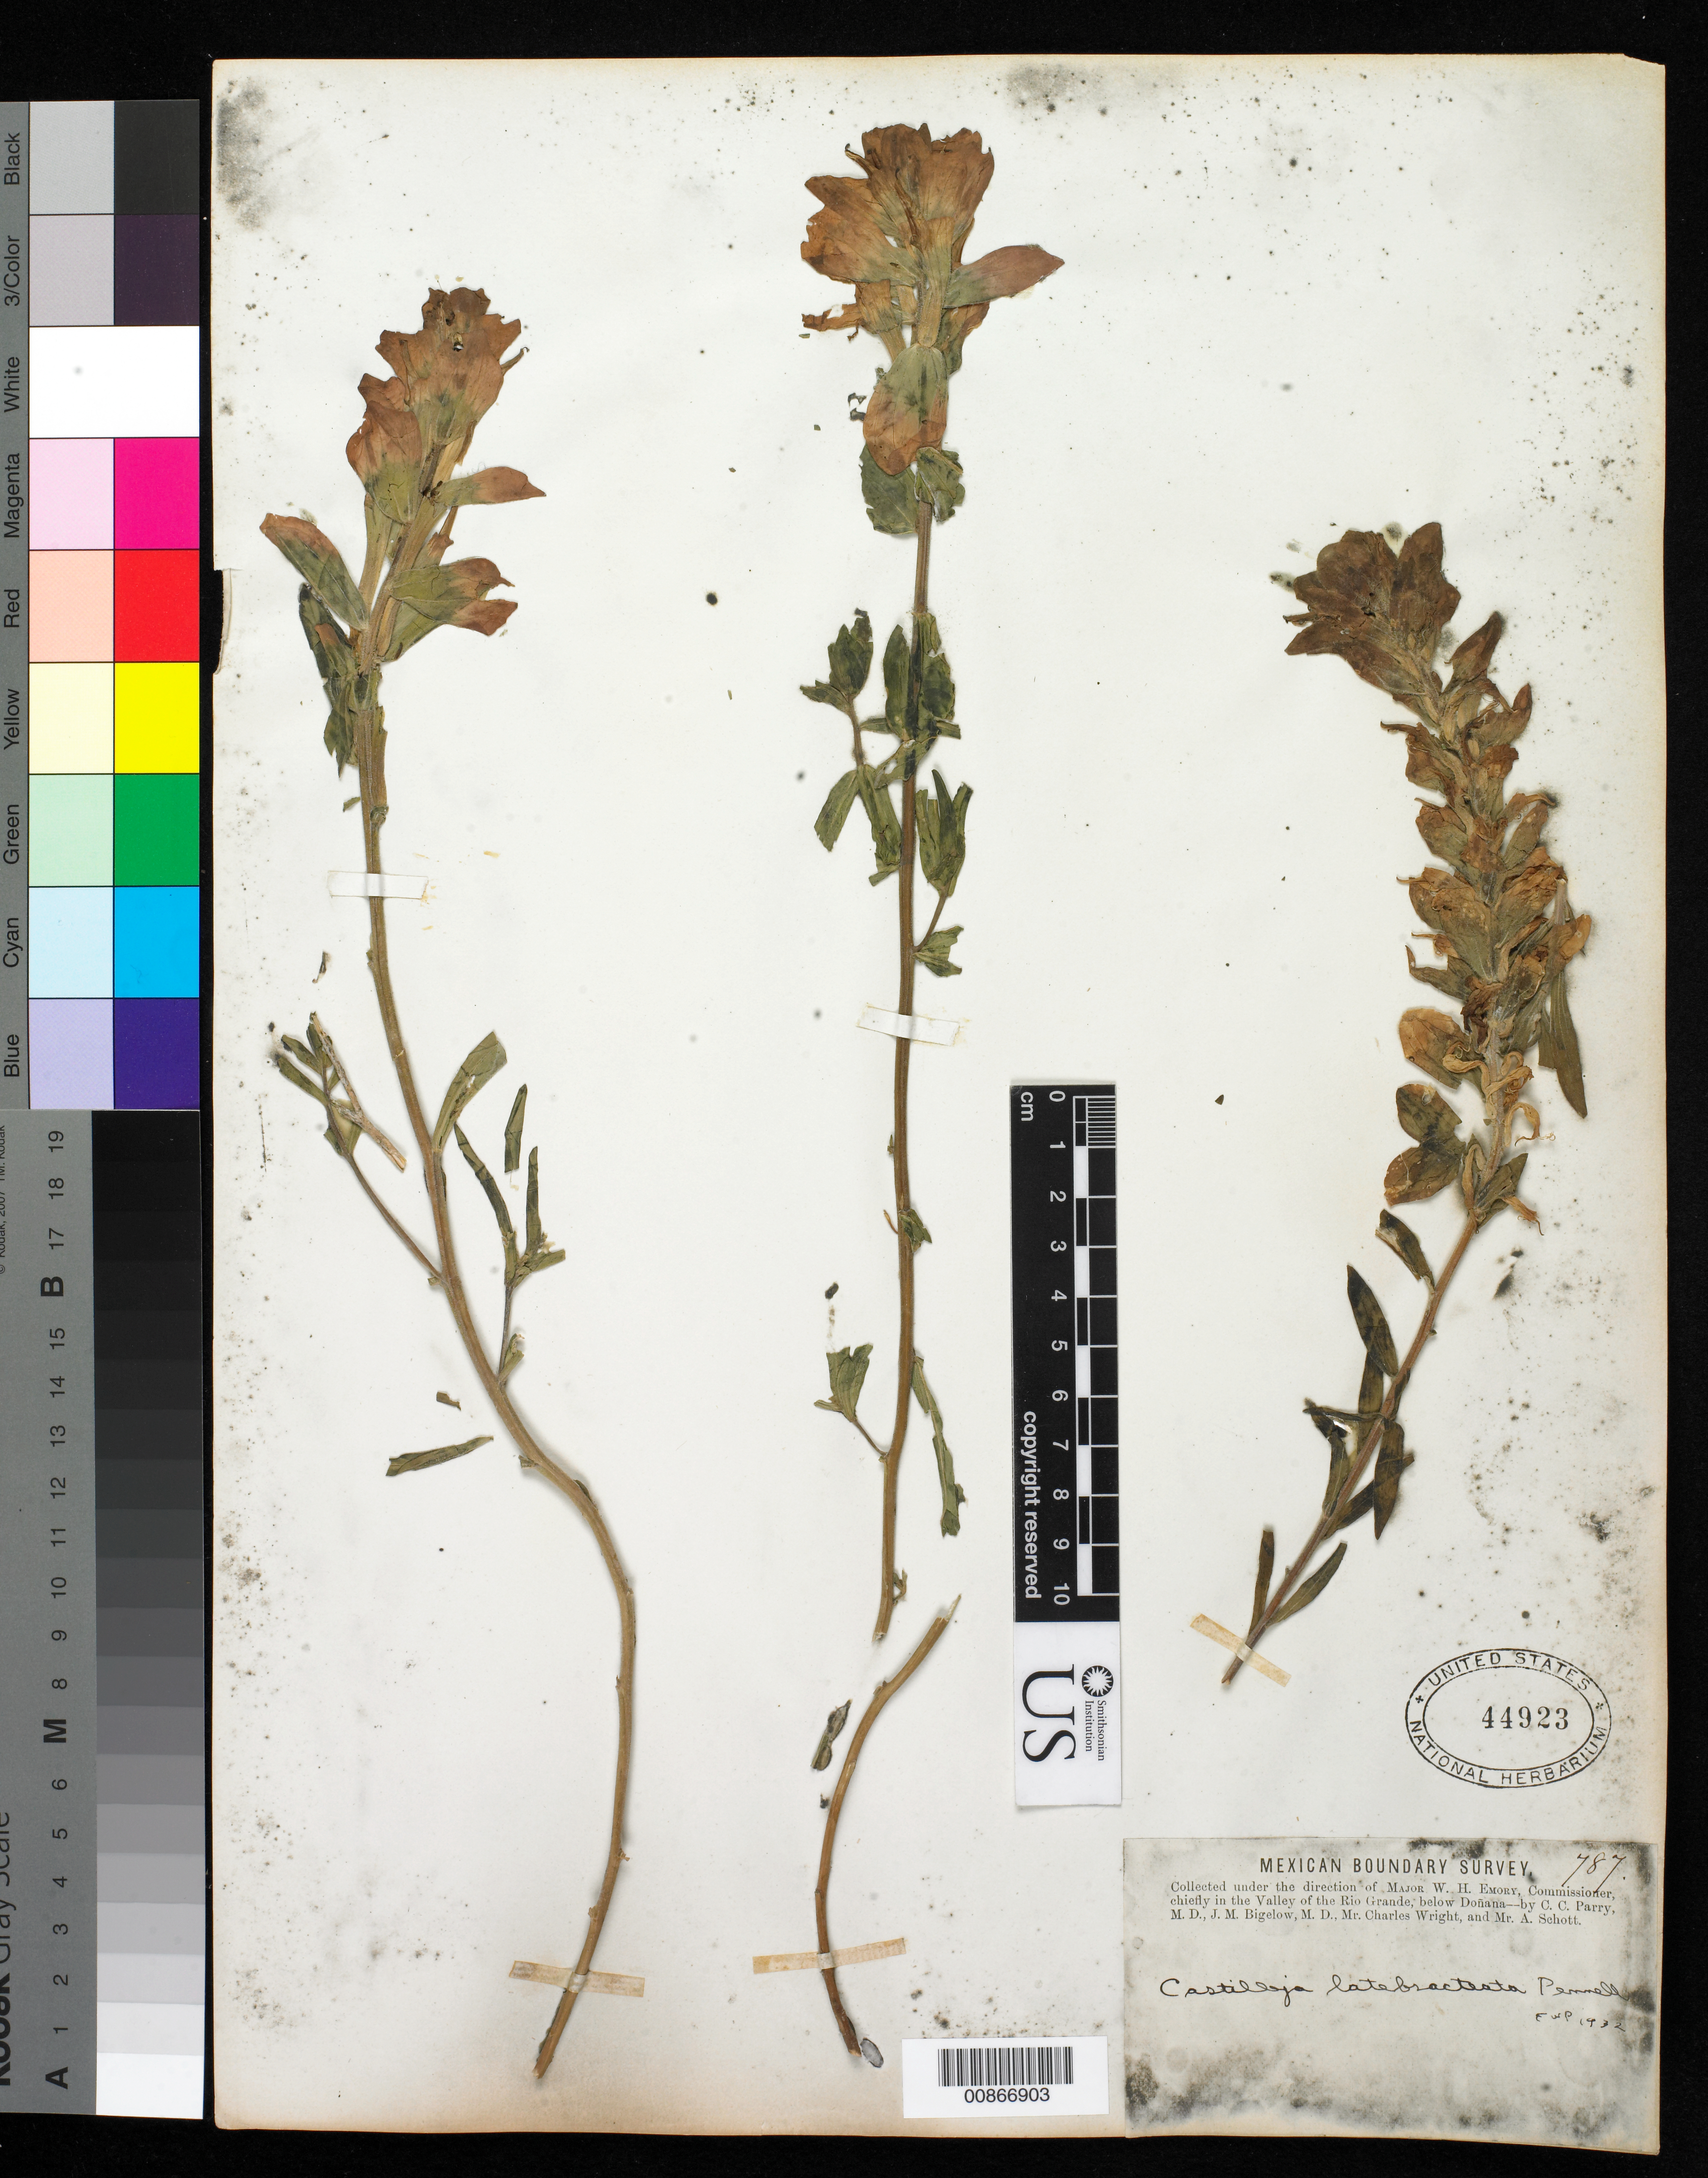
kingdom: Plantae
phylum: Tracheophyta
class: Magnoliopsida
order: Lamiales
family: Orobanchaceae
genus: Castilleja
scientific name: Castilleja latebracteata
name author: Pennell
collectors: C. C. Parry, J. M. Bigelow, C. Wright & A. C. V. Schott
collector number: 787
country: United States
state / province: New Mexico / Texas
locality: Valley of the Rio Grande, below Doñana.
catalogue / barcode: US 44923